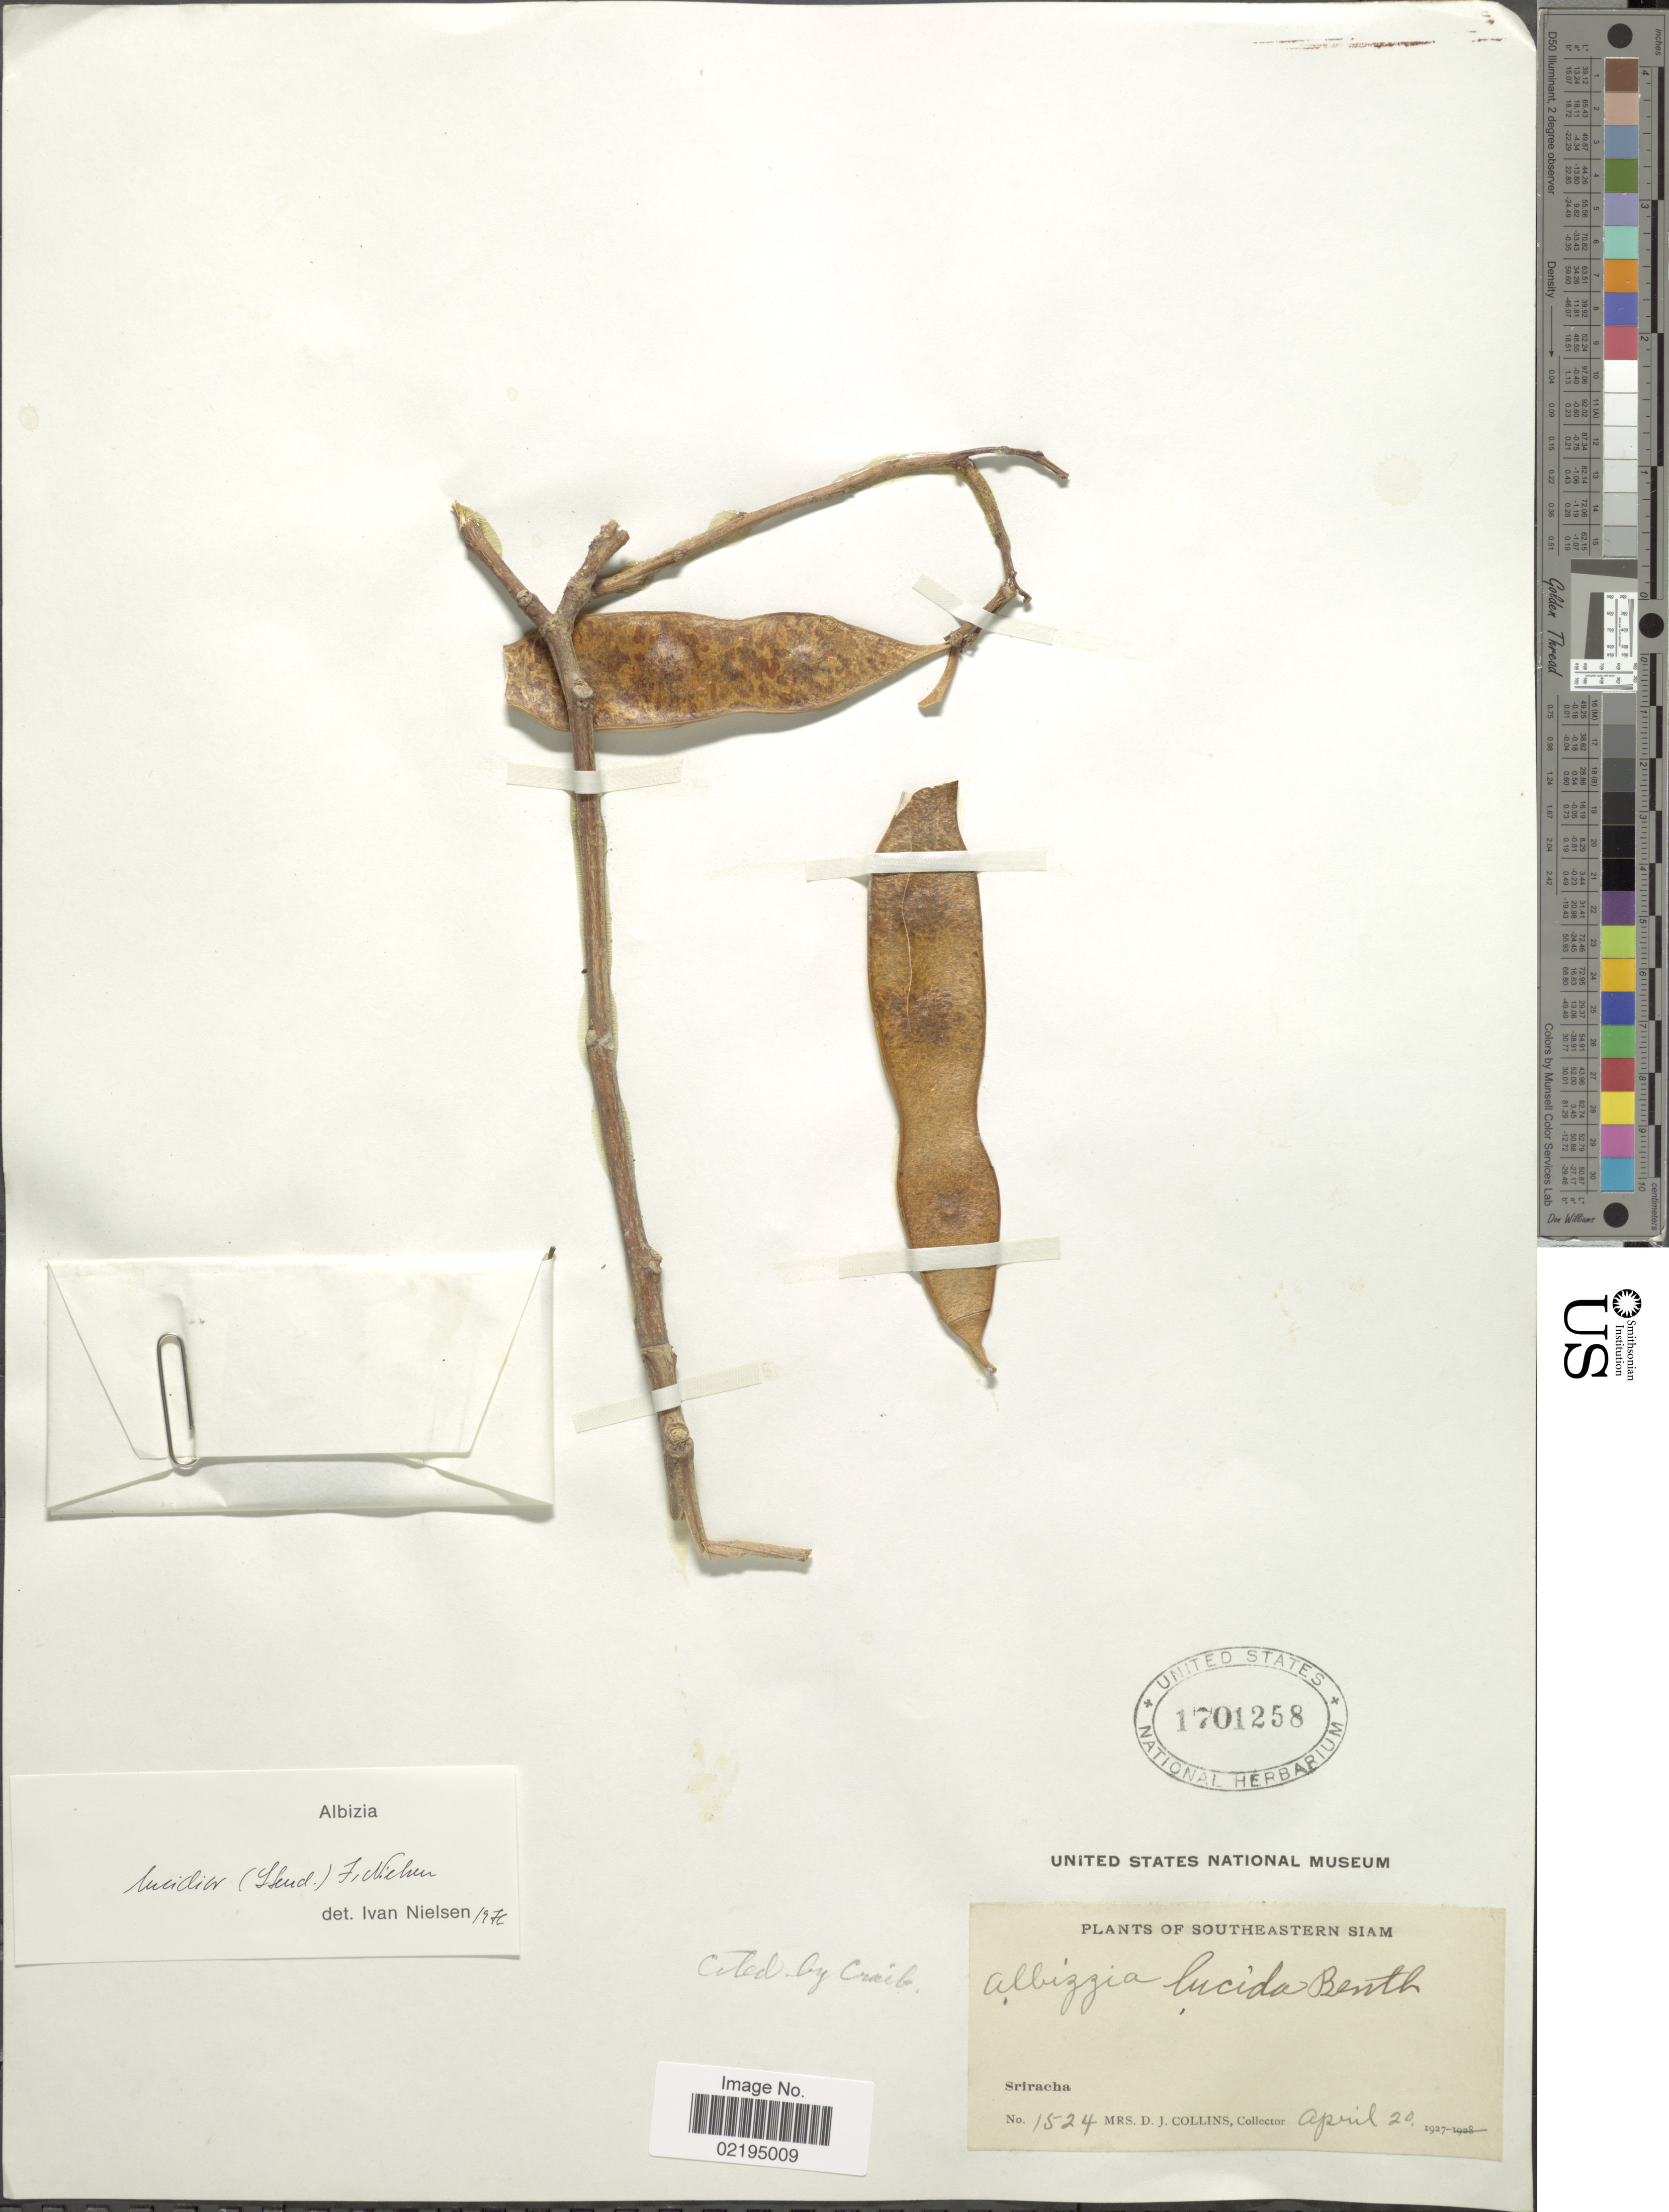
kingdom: Plantae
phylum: Tracheophyta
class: Magnoliopsida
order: Fabales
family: Fabaceae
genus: Albizia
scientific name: Albizia lucidior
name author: (Steud.) H. Hara ex I.C. Nielsen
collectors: Mrs. D. J. Collins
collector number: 1524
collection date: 1927-04-20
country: Thailand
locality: Southeastern Siam, Sriracha.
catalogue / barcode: US 1701258